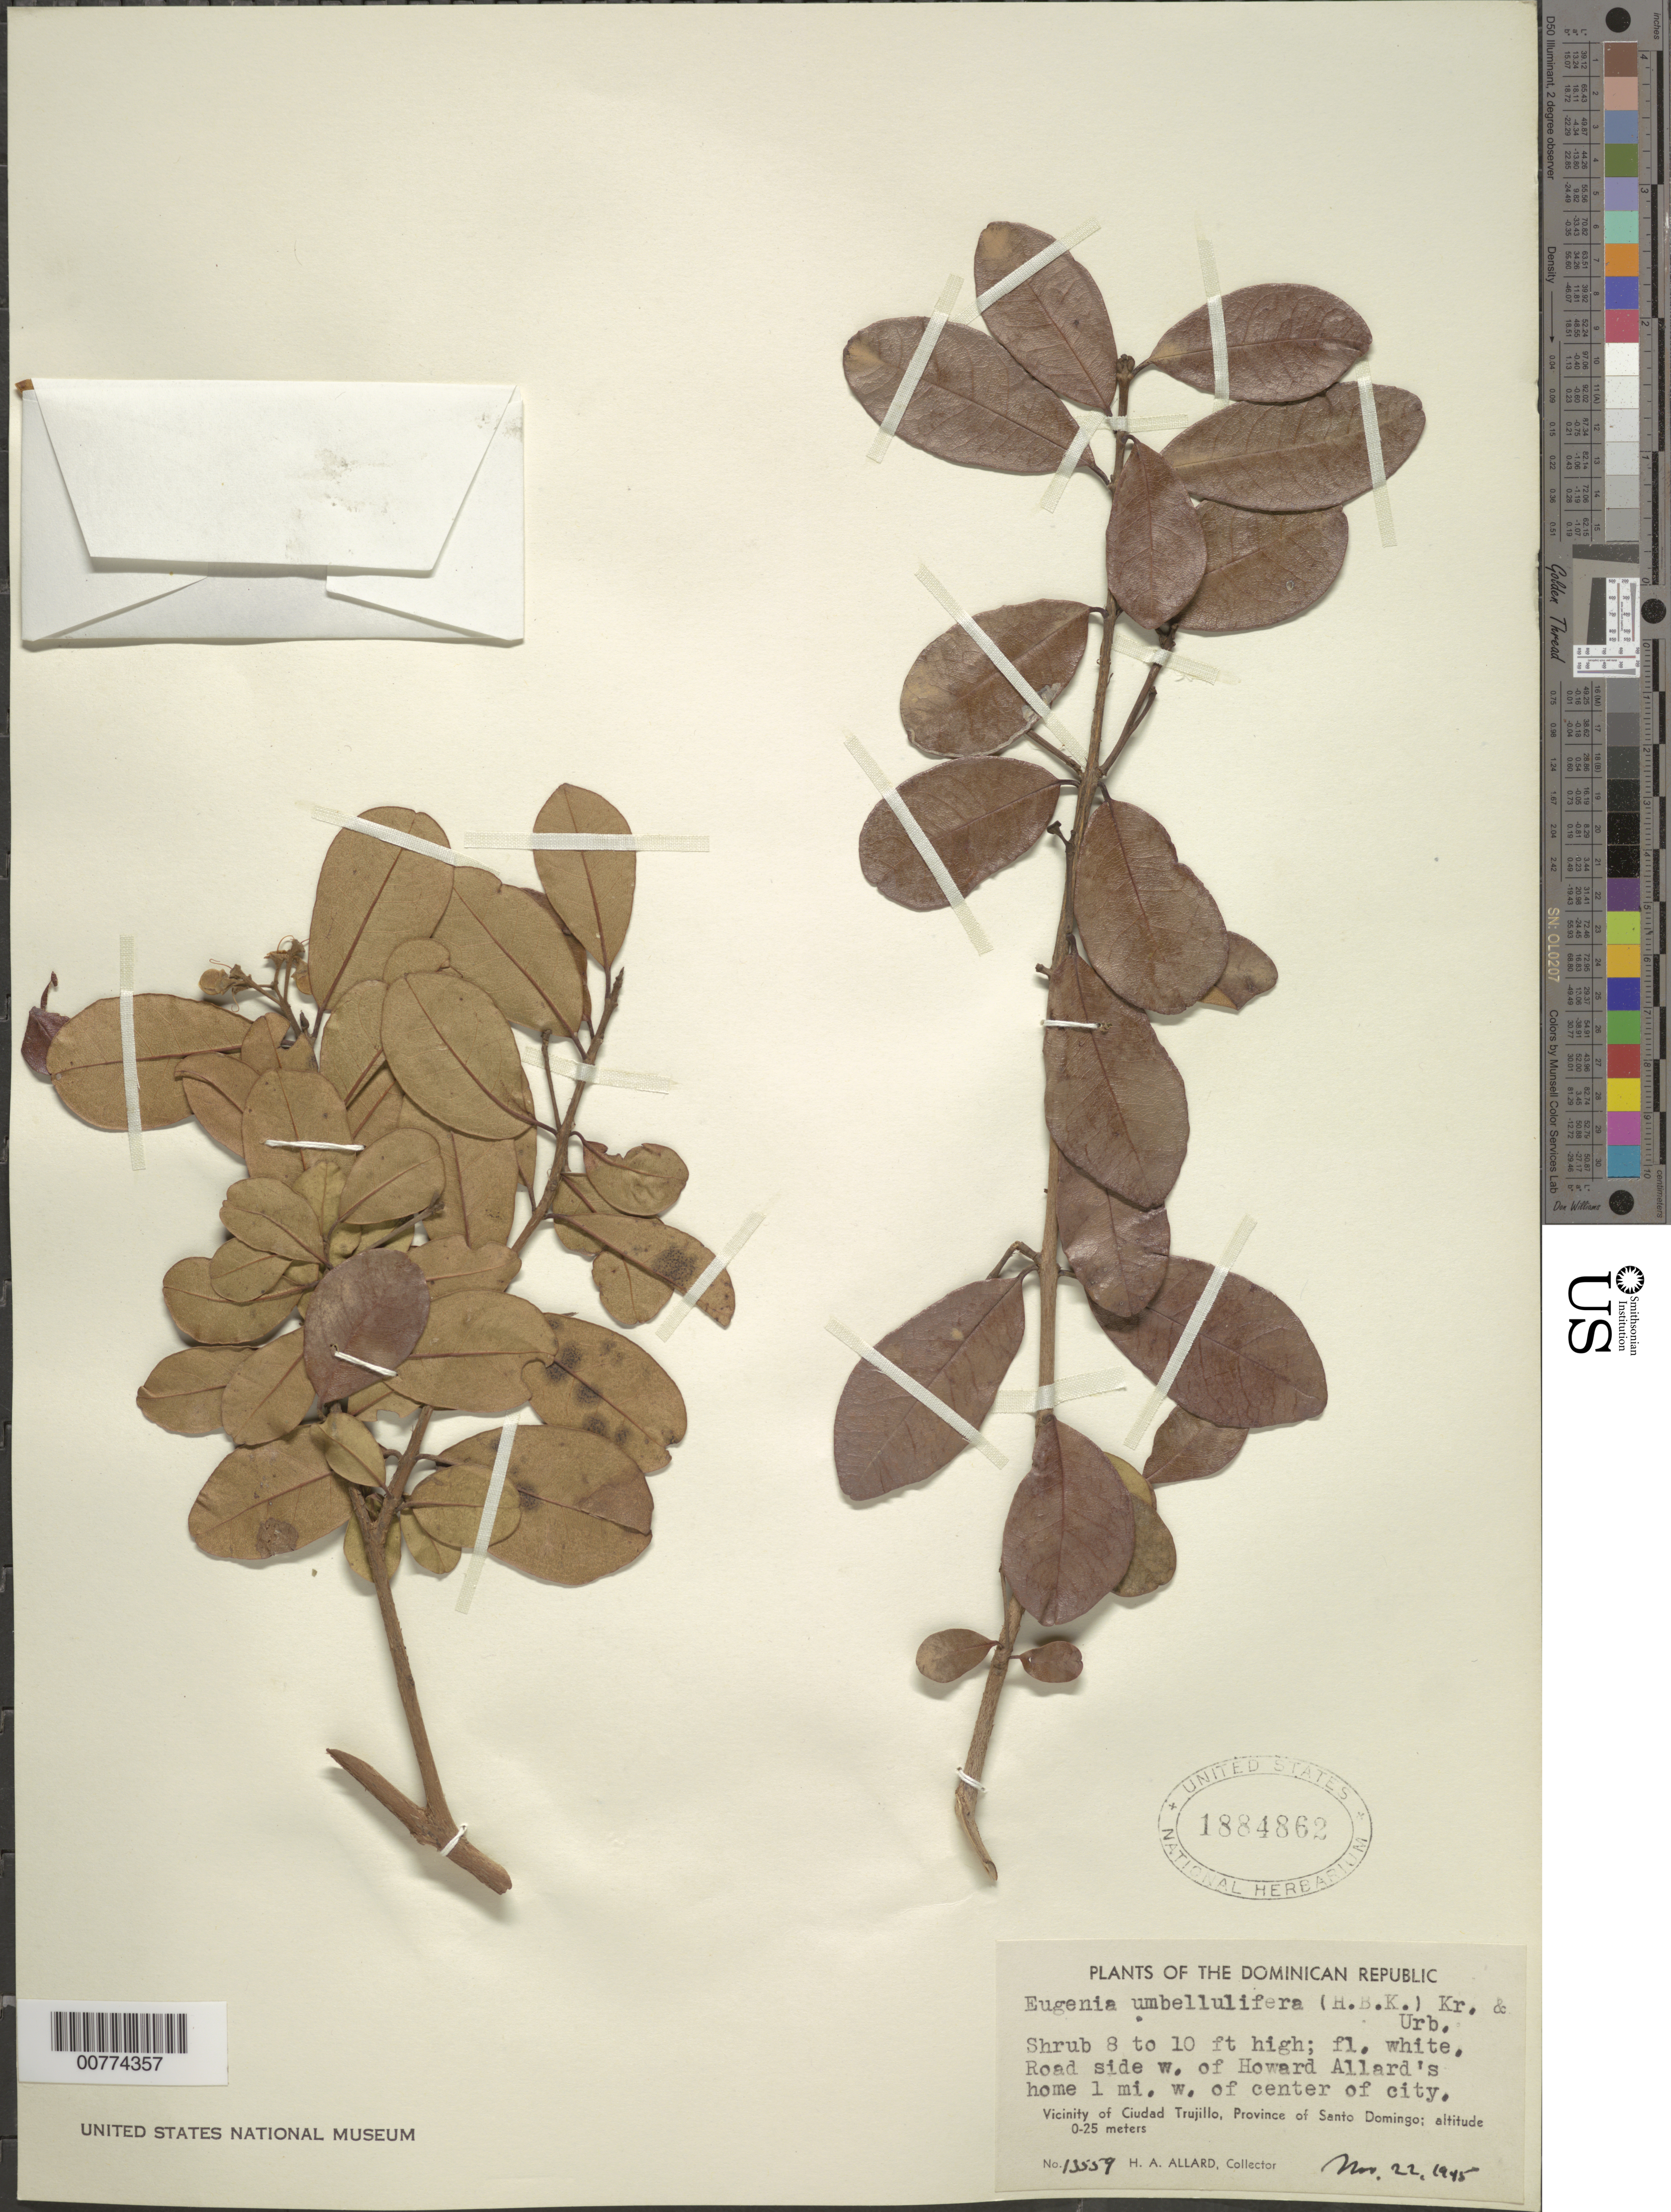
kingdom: Plantae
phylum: Tracheophyta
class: Magnoliopsida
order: Myrtales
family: Myrtaceae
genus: Pseudanamomis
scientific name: Pseudanamomis umbellulifera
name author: (Kunth) Kausel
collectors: H. A. Allard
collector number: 13559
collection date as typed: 22 Nov 1945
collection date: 1945-11-22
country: Dominican Republic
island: Hispaniola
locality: Province of Santo Domingo, vicinity of Ciudad Trujillo, road side W of Howard Allard's home 1 m W of center of city.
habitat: Roadside.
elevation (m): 0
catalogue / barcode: US 1884862